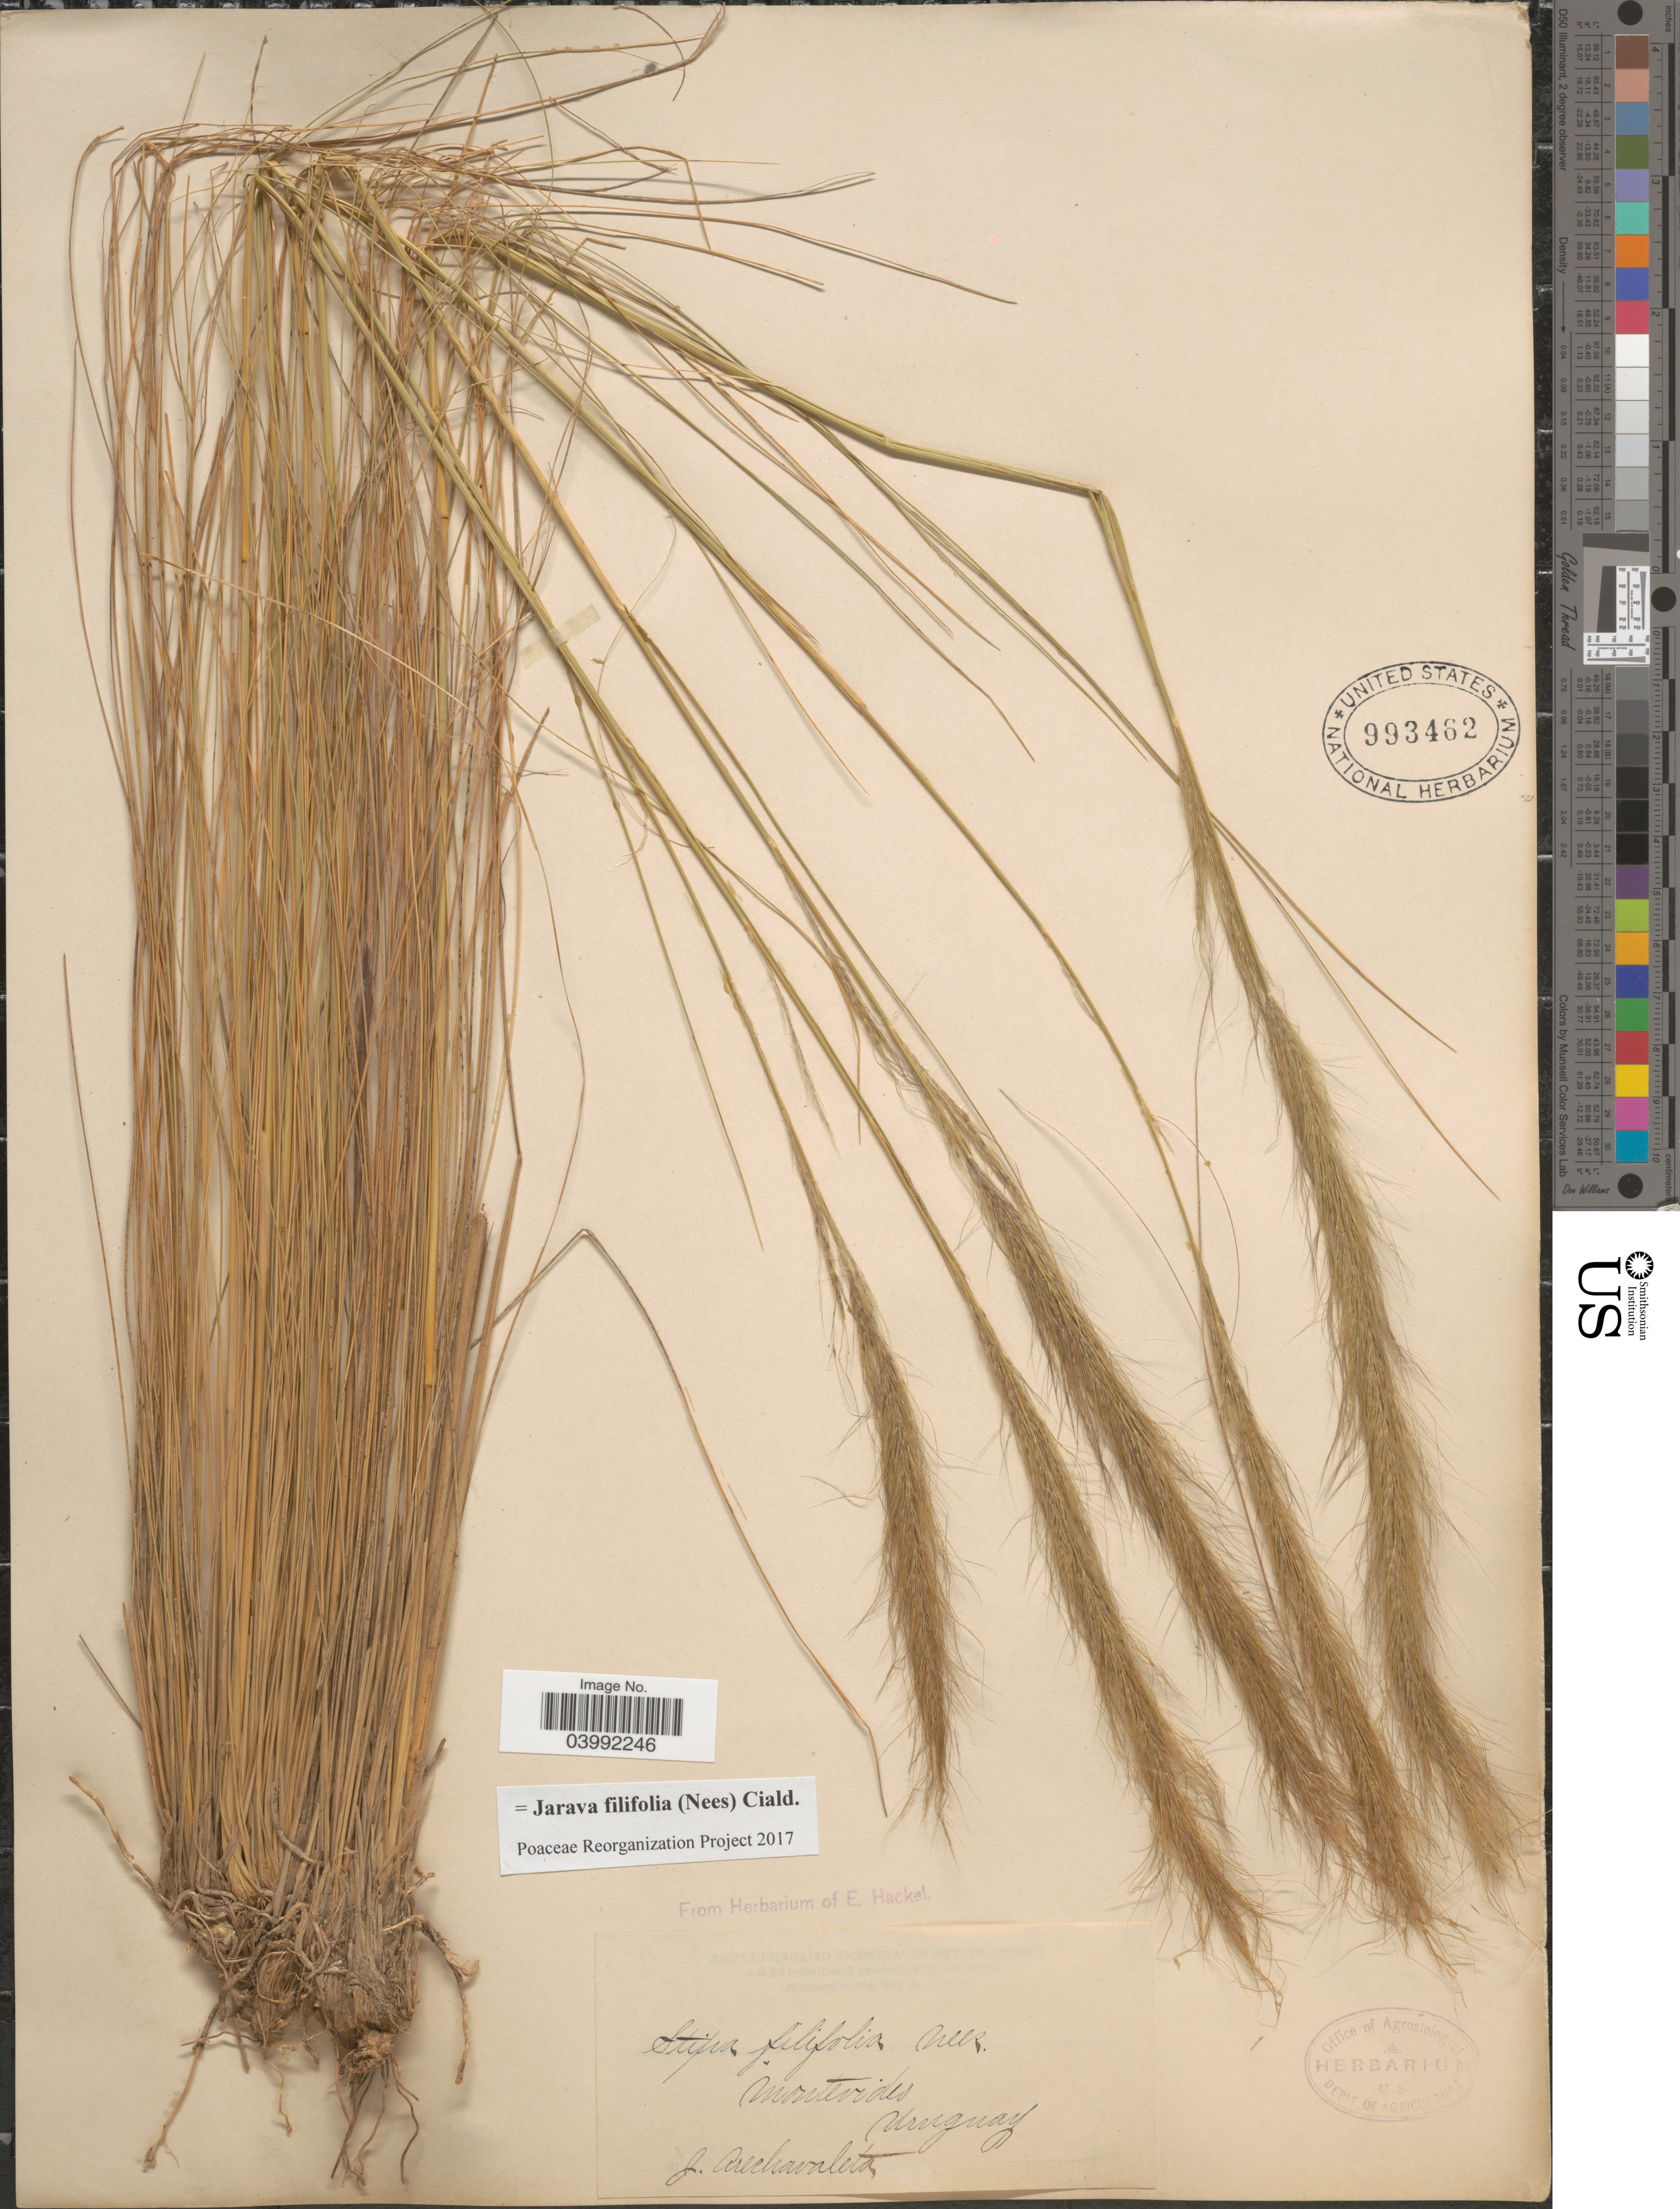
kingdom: Plantae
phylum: Tracheophyta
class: Liliopsida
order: Poales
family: Poaceae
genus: Jarava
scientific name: Jarava filifolia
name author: (Nees) Ciald.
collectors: J. Arechavaleta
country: Uruguay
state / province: Montevideo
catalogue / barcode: US 993462